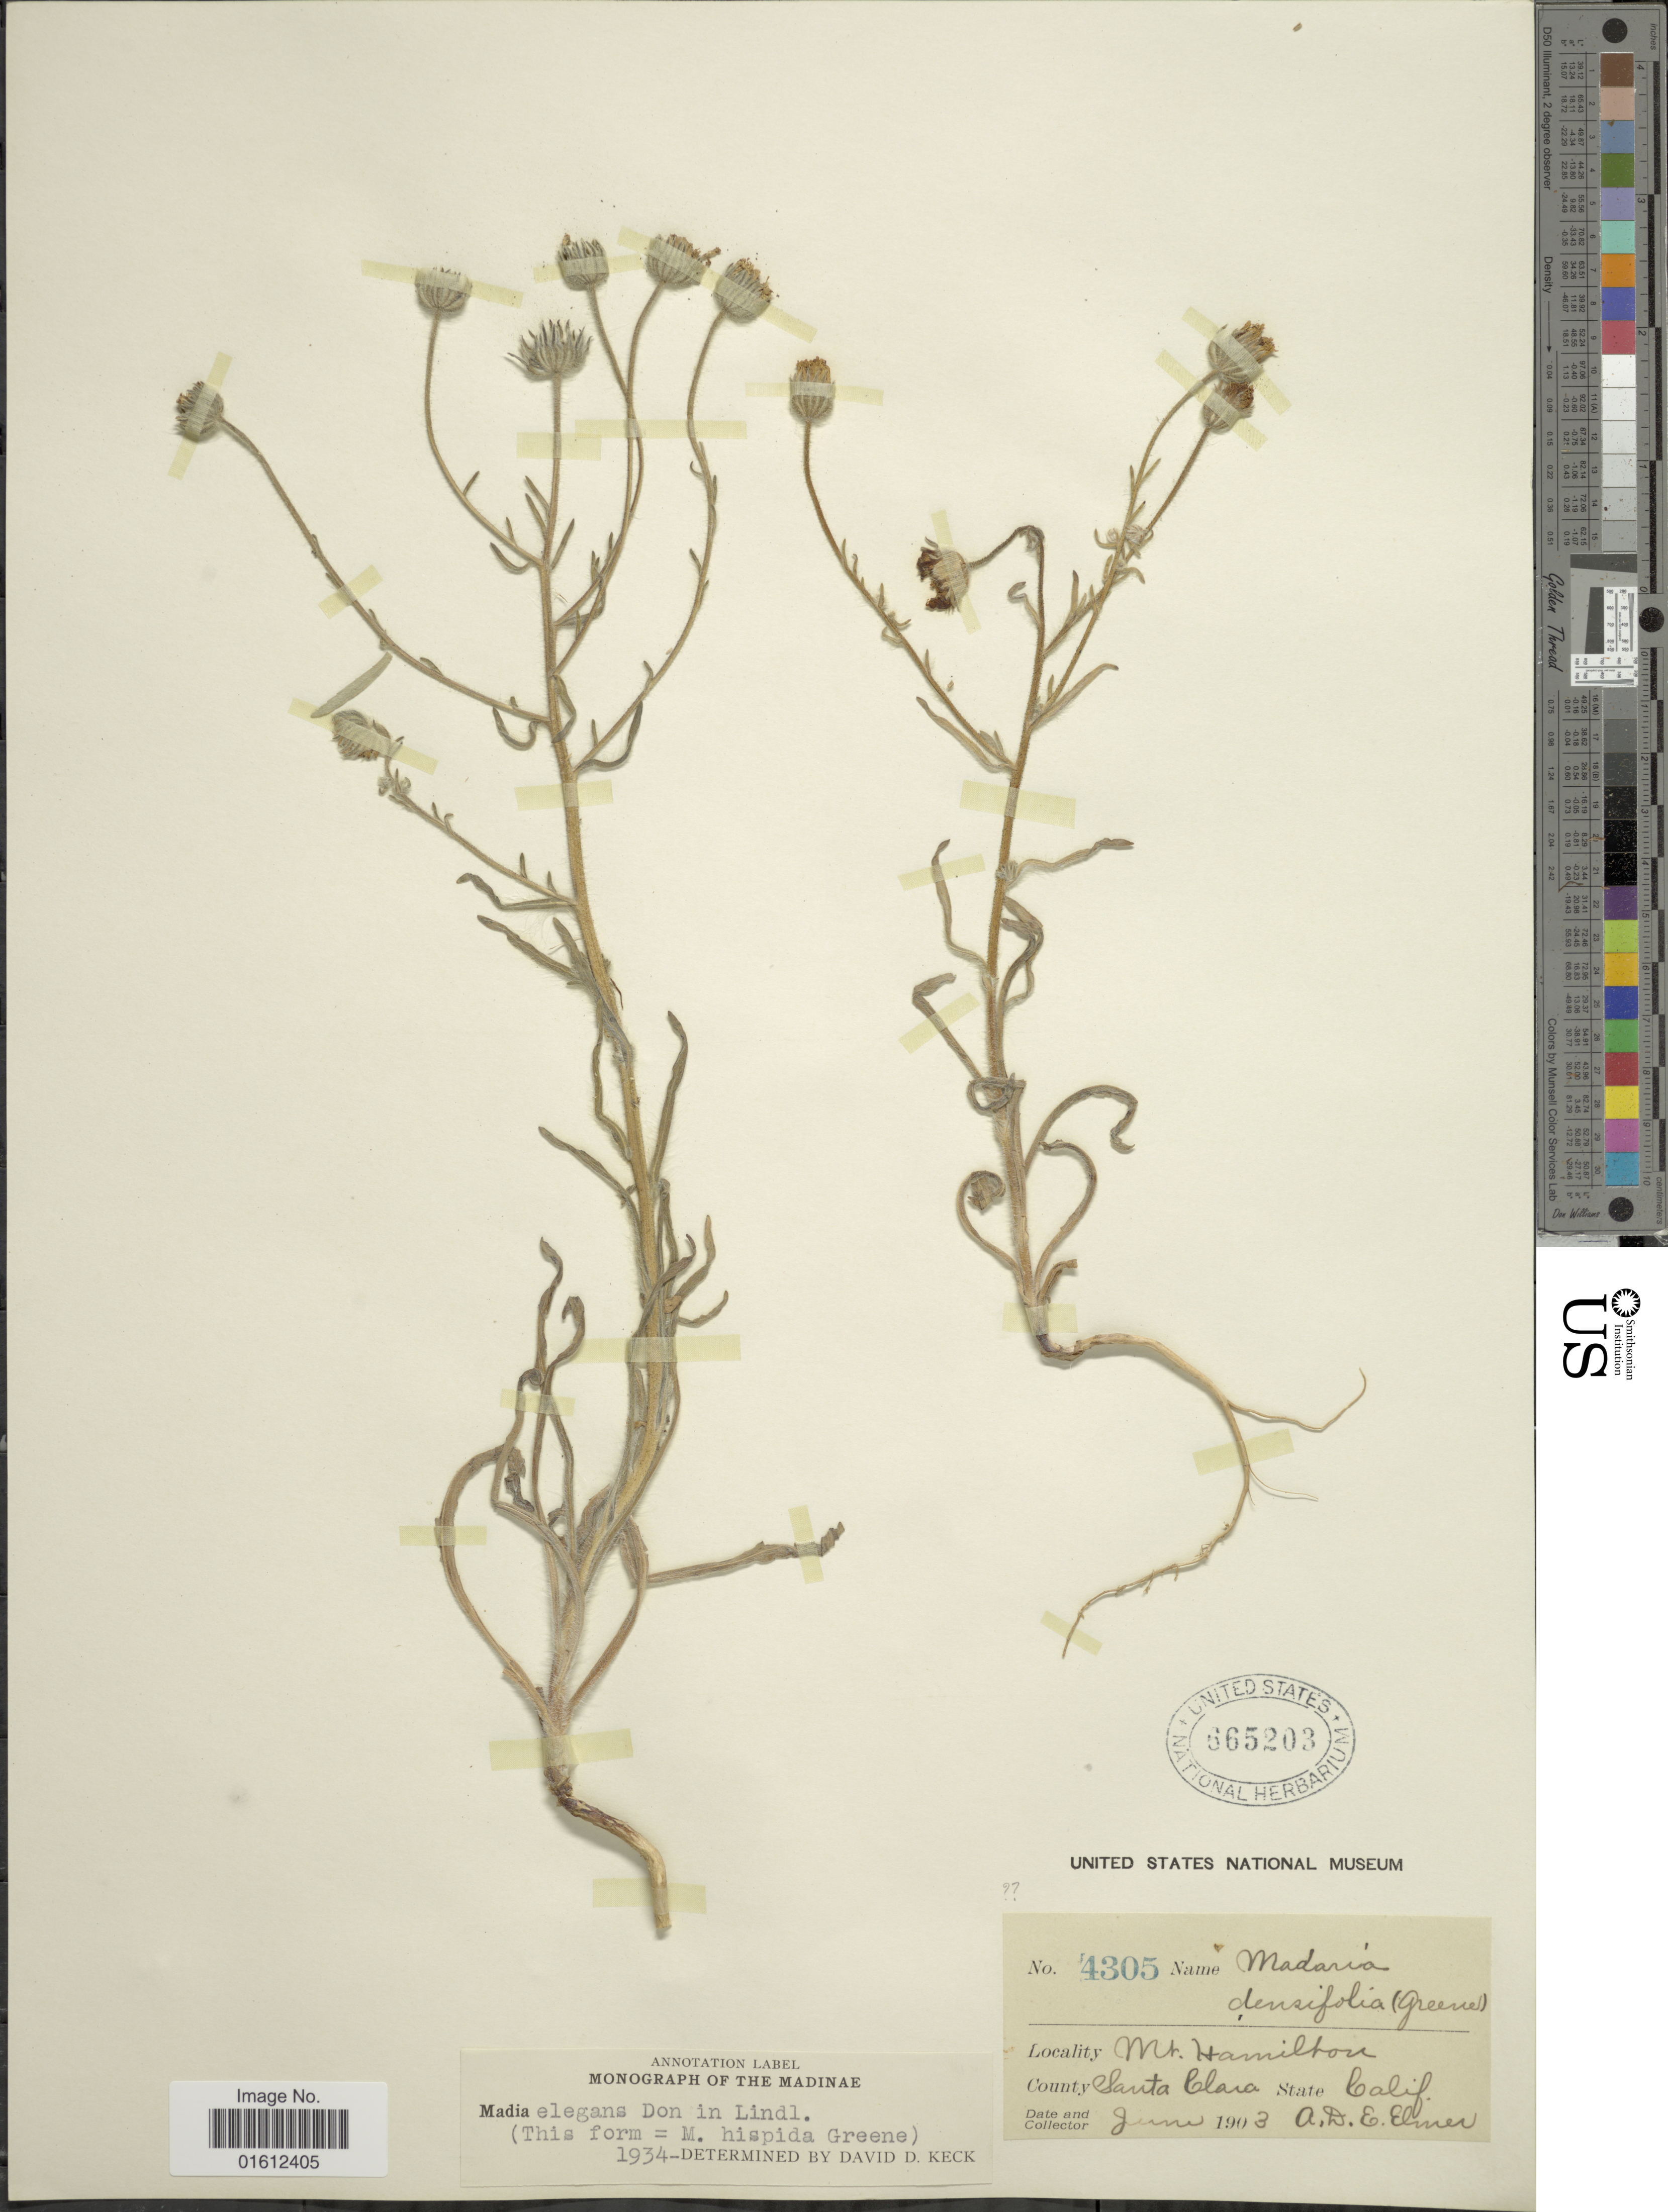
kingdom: Plantae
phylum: Tracheophyta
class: Magnoliopsida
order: Asterales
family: Asteraceae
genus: Madia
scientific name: Madia elegans subsp. elegans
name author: D. Don ex Lindl.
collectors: A. D. E. Elmer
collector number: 4305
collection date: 1903-06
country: United States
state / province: California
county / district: Santa Clara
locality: Mt. Hamilton. County Santa Clara.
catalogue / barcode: US 665203